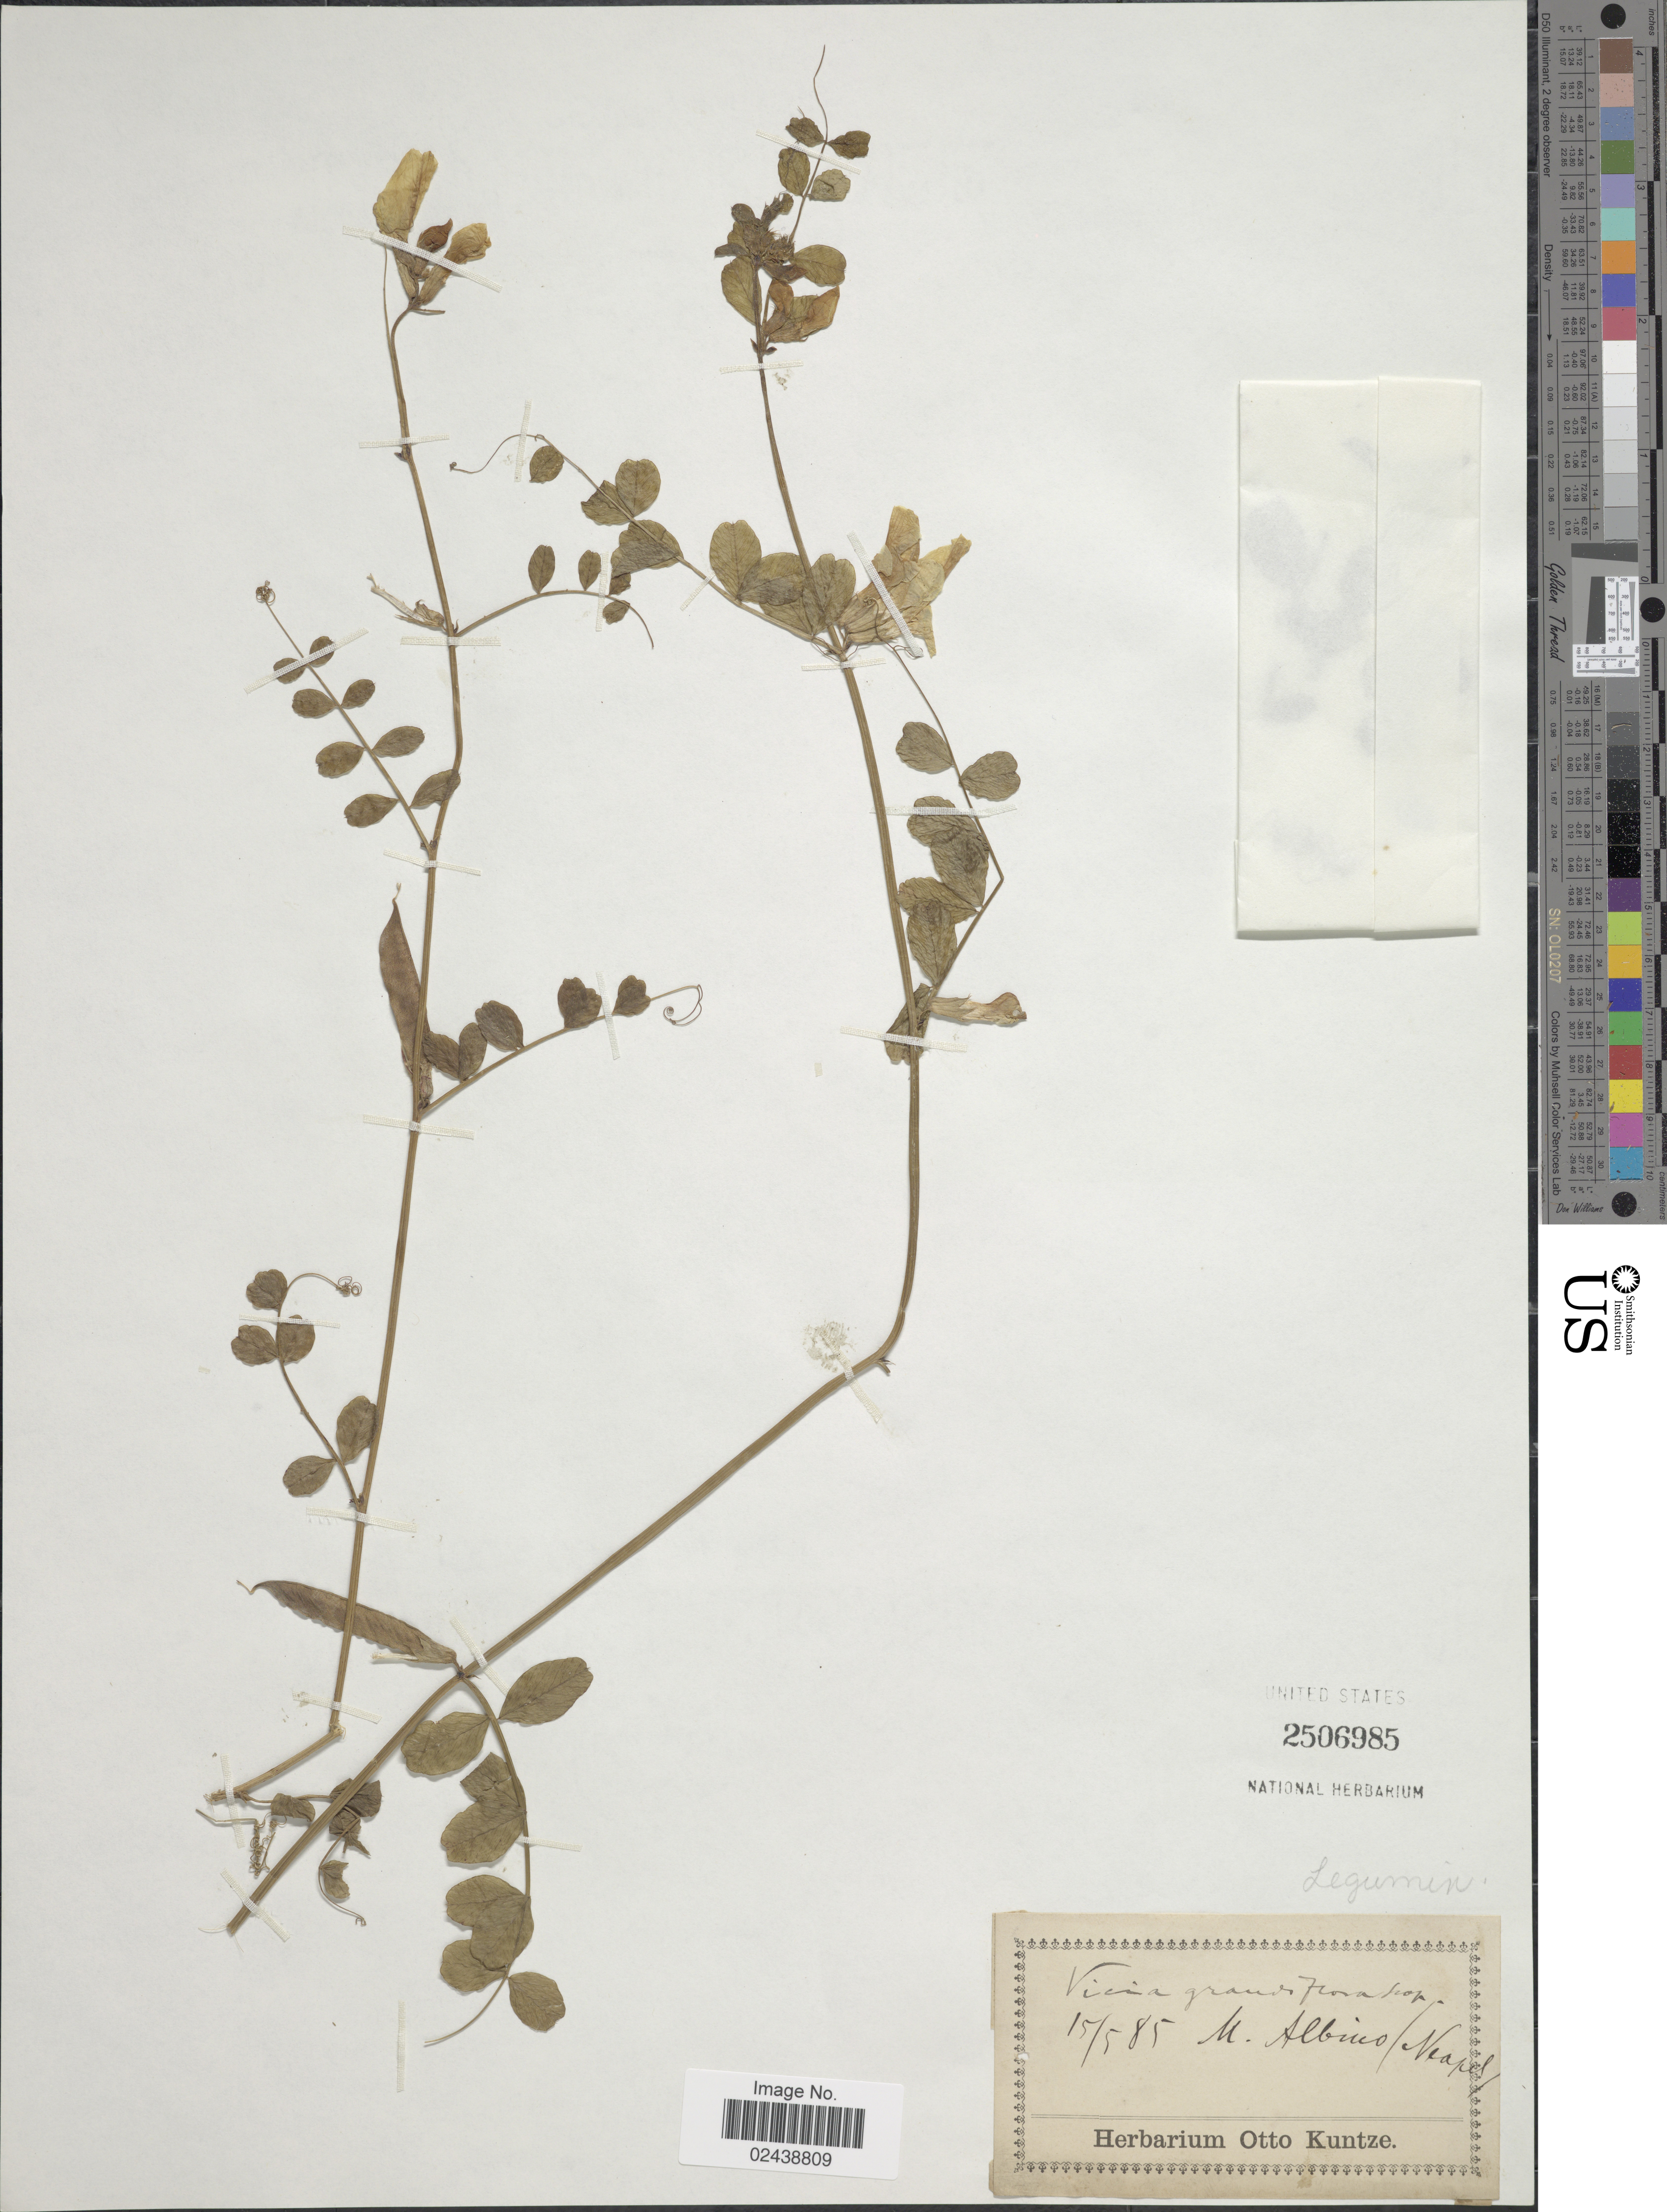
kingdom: Plantae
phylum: Tracheophyta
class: Magnoliopsida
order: Fabales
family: Fabaceae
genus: Vicia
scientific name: Vicia grandiflora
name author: Scop.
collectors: M. Albino & Neapel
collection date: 1885-05-15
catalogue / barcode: US 2506985